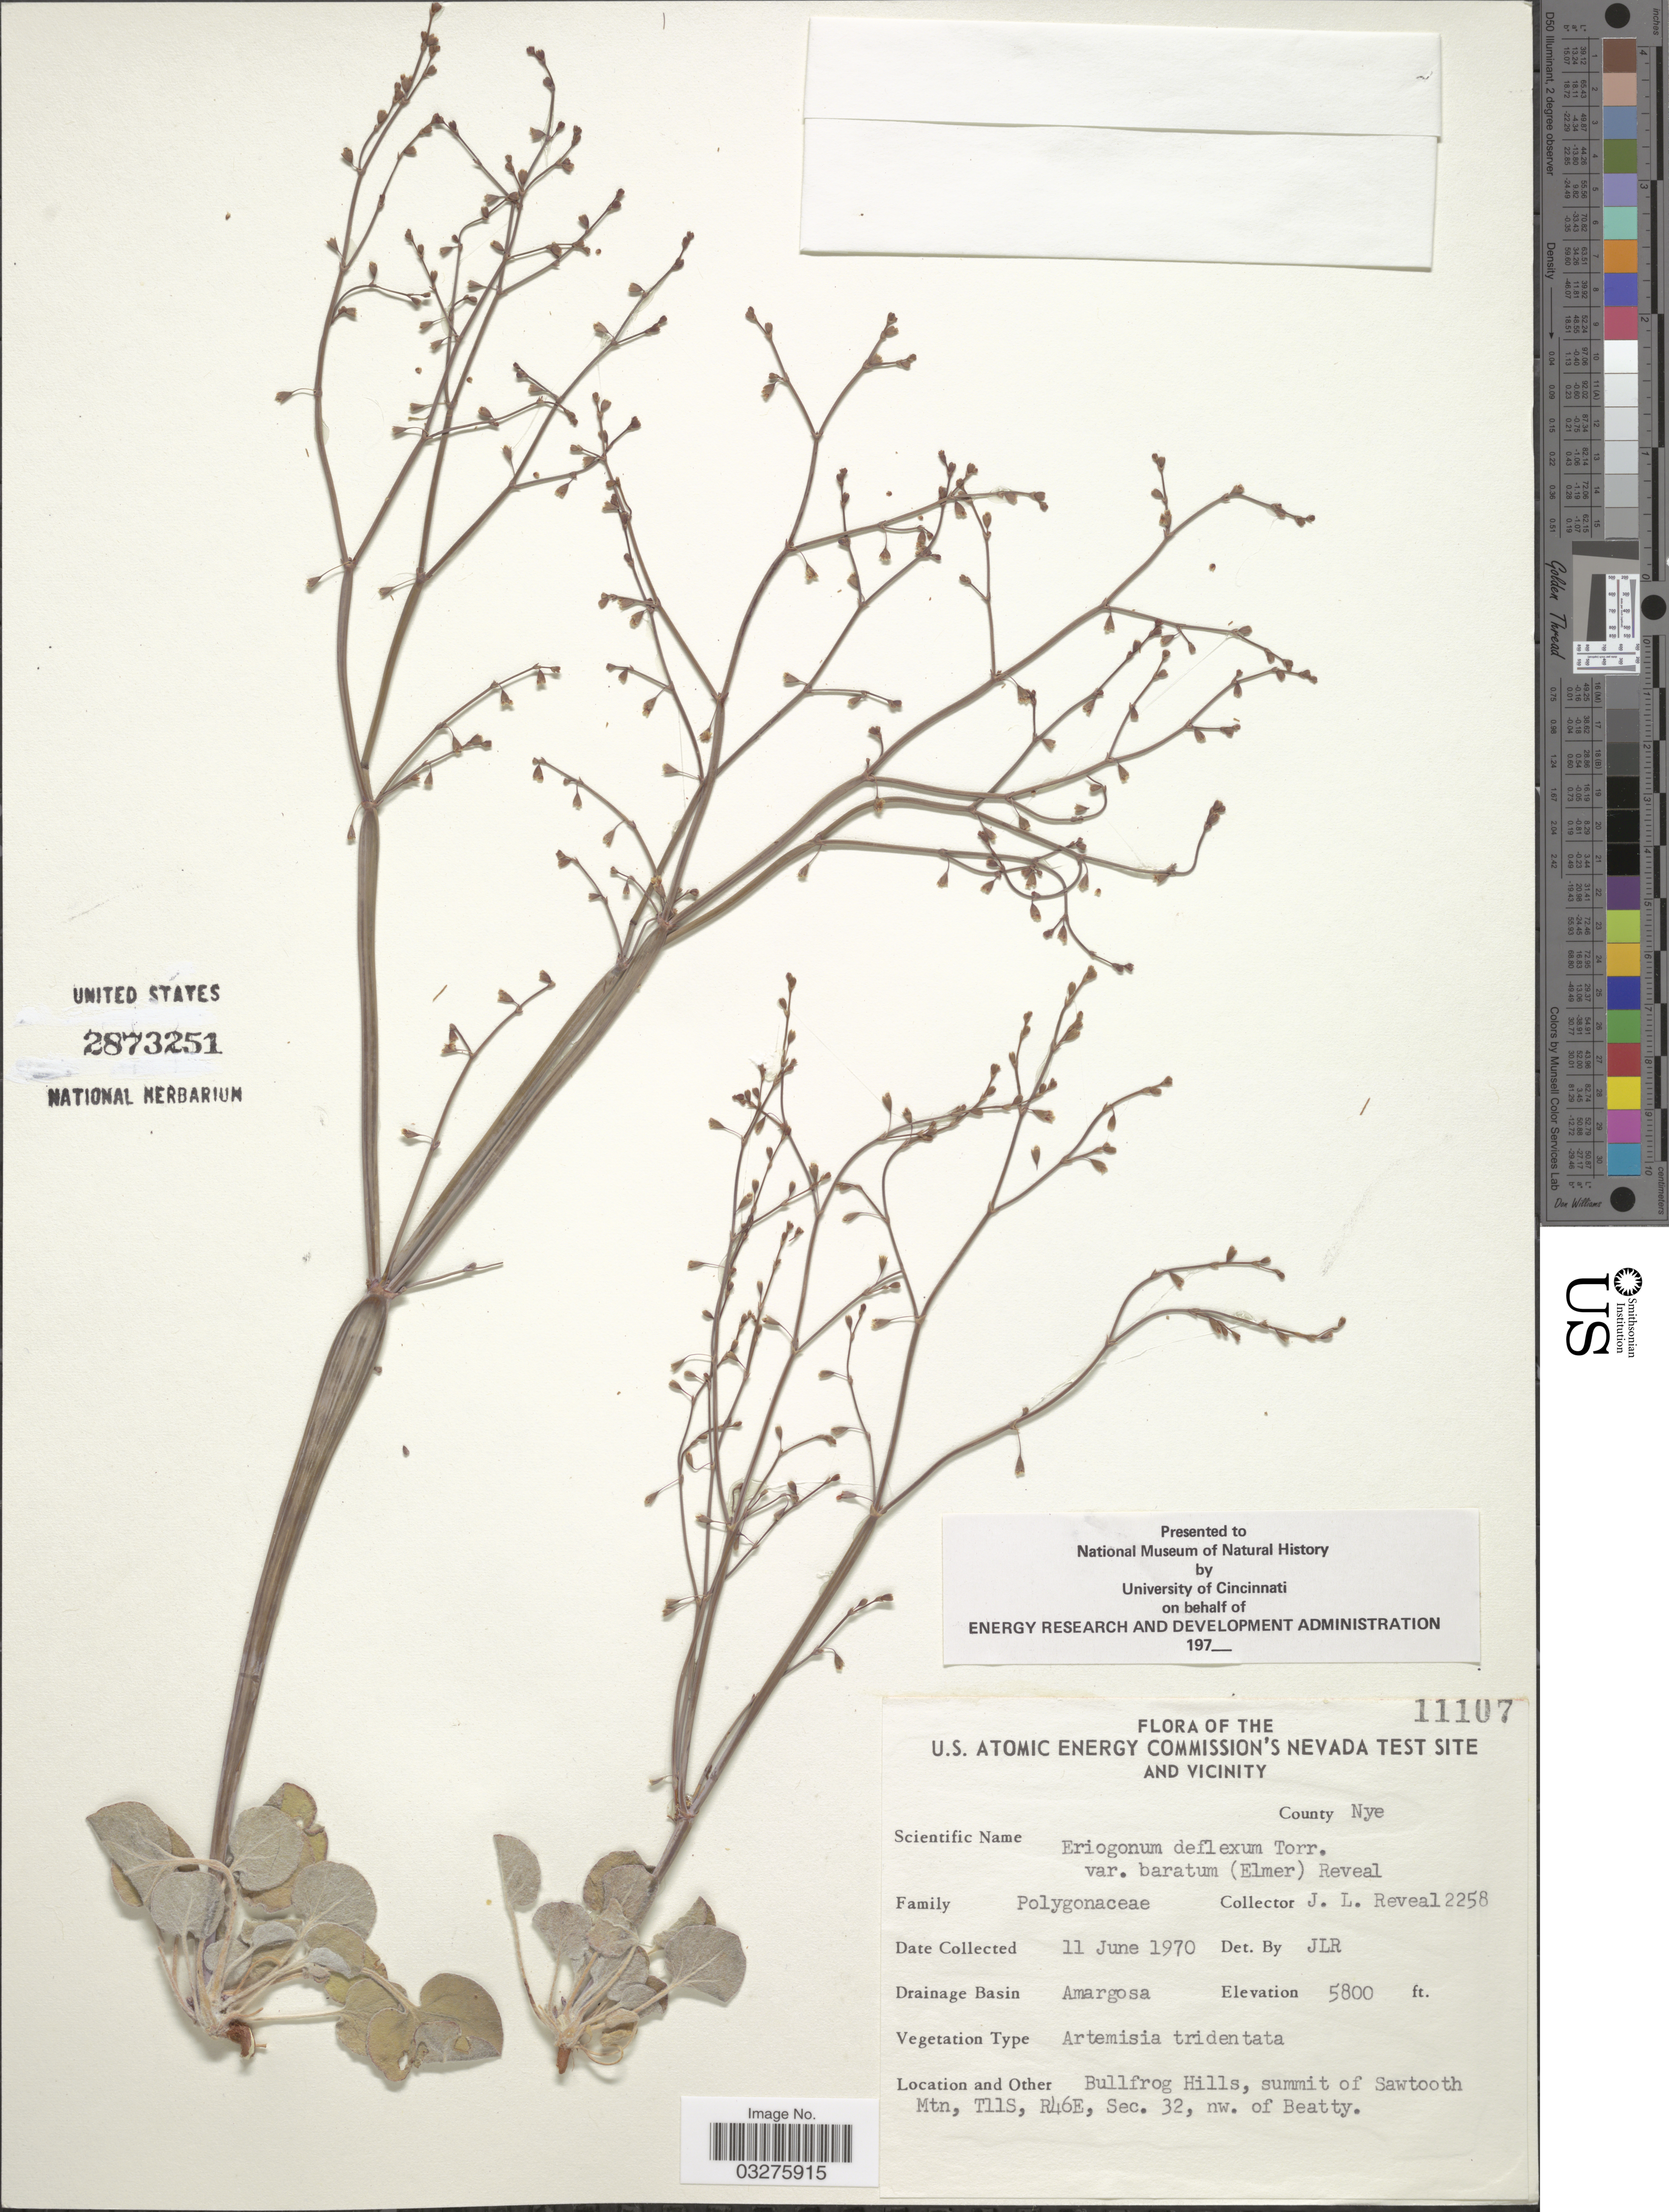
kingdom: Plantae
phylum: Tracheophyta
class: Magnoliopsida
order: Caryophyllales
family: Polygonaceae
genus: Eriogonum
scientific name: Eriogonum deflexum var. baratum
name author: (Elmer) Reveal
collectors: J. L. Reveal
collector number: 2258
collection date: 1970-06-11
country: United States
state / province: Nevada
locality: The U.S. Atomic Energy Commission's Nevada Test Site and vicinity. County Nye. Drainage Basin Amargosa. Bullfrog Hills, summit of Sawtooth Mtn, T11S, R46E, Sec. 32, nw. of Beatty.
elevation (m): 1768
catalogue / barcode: US 2873251